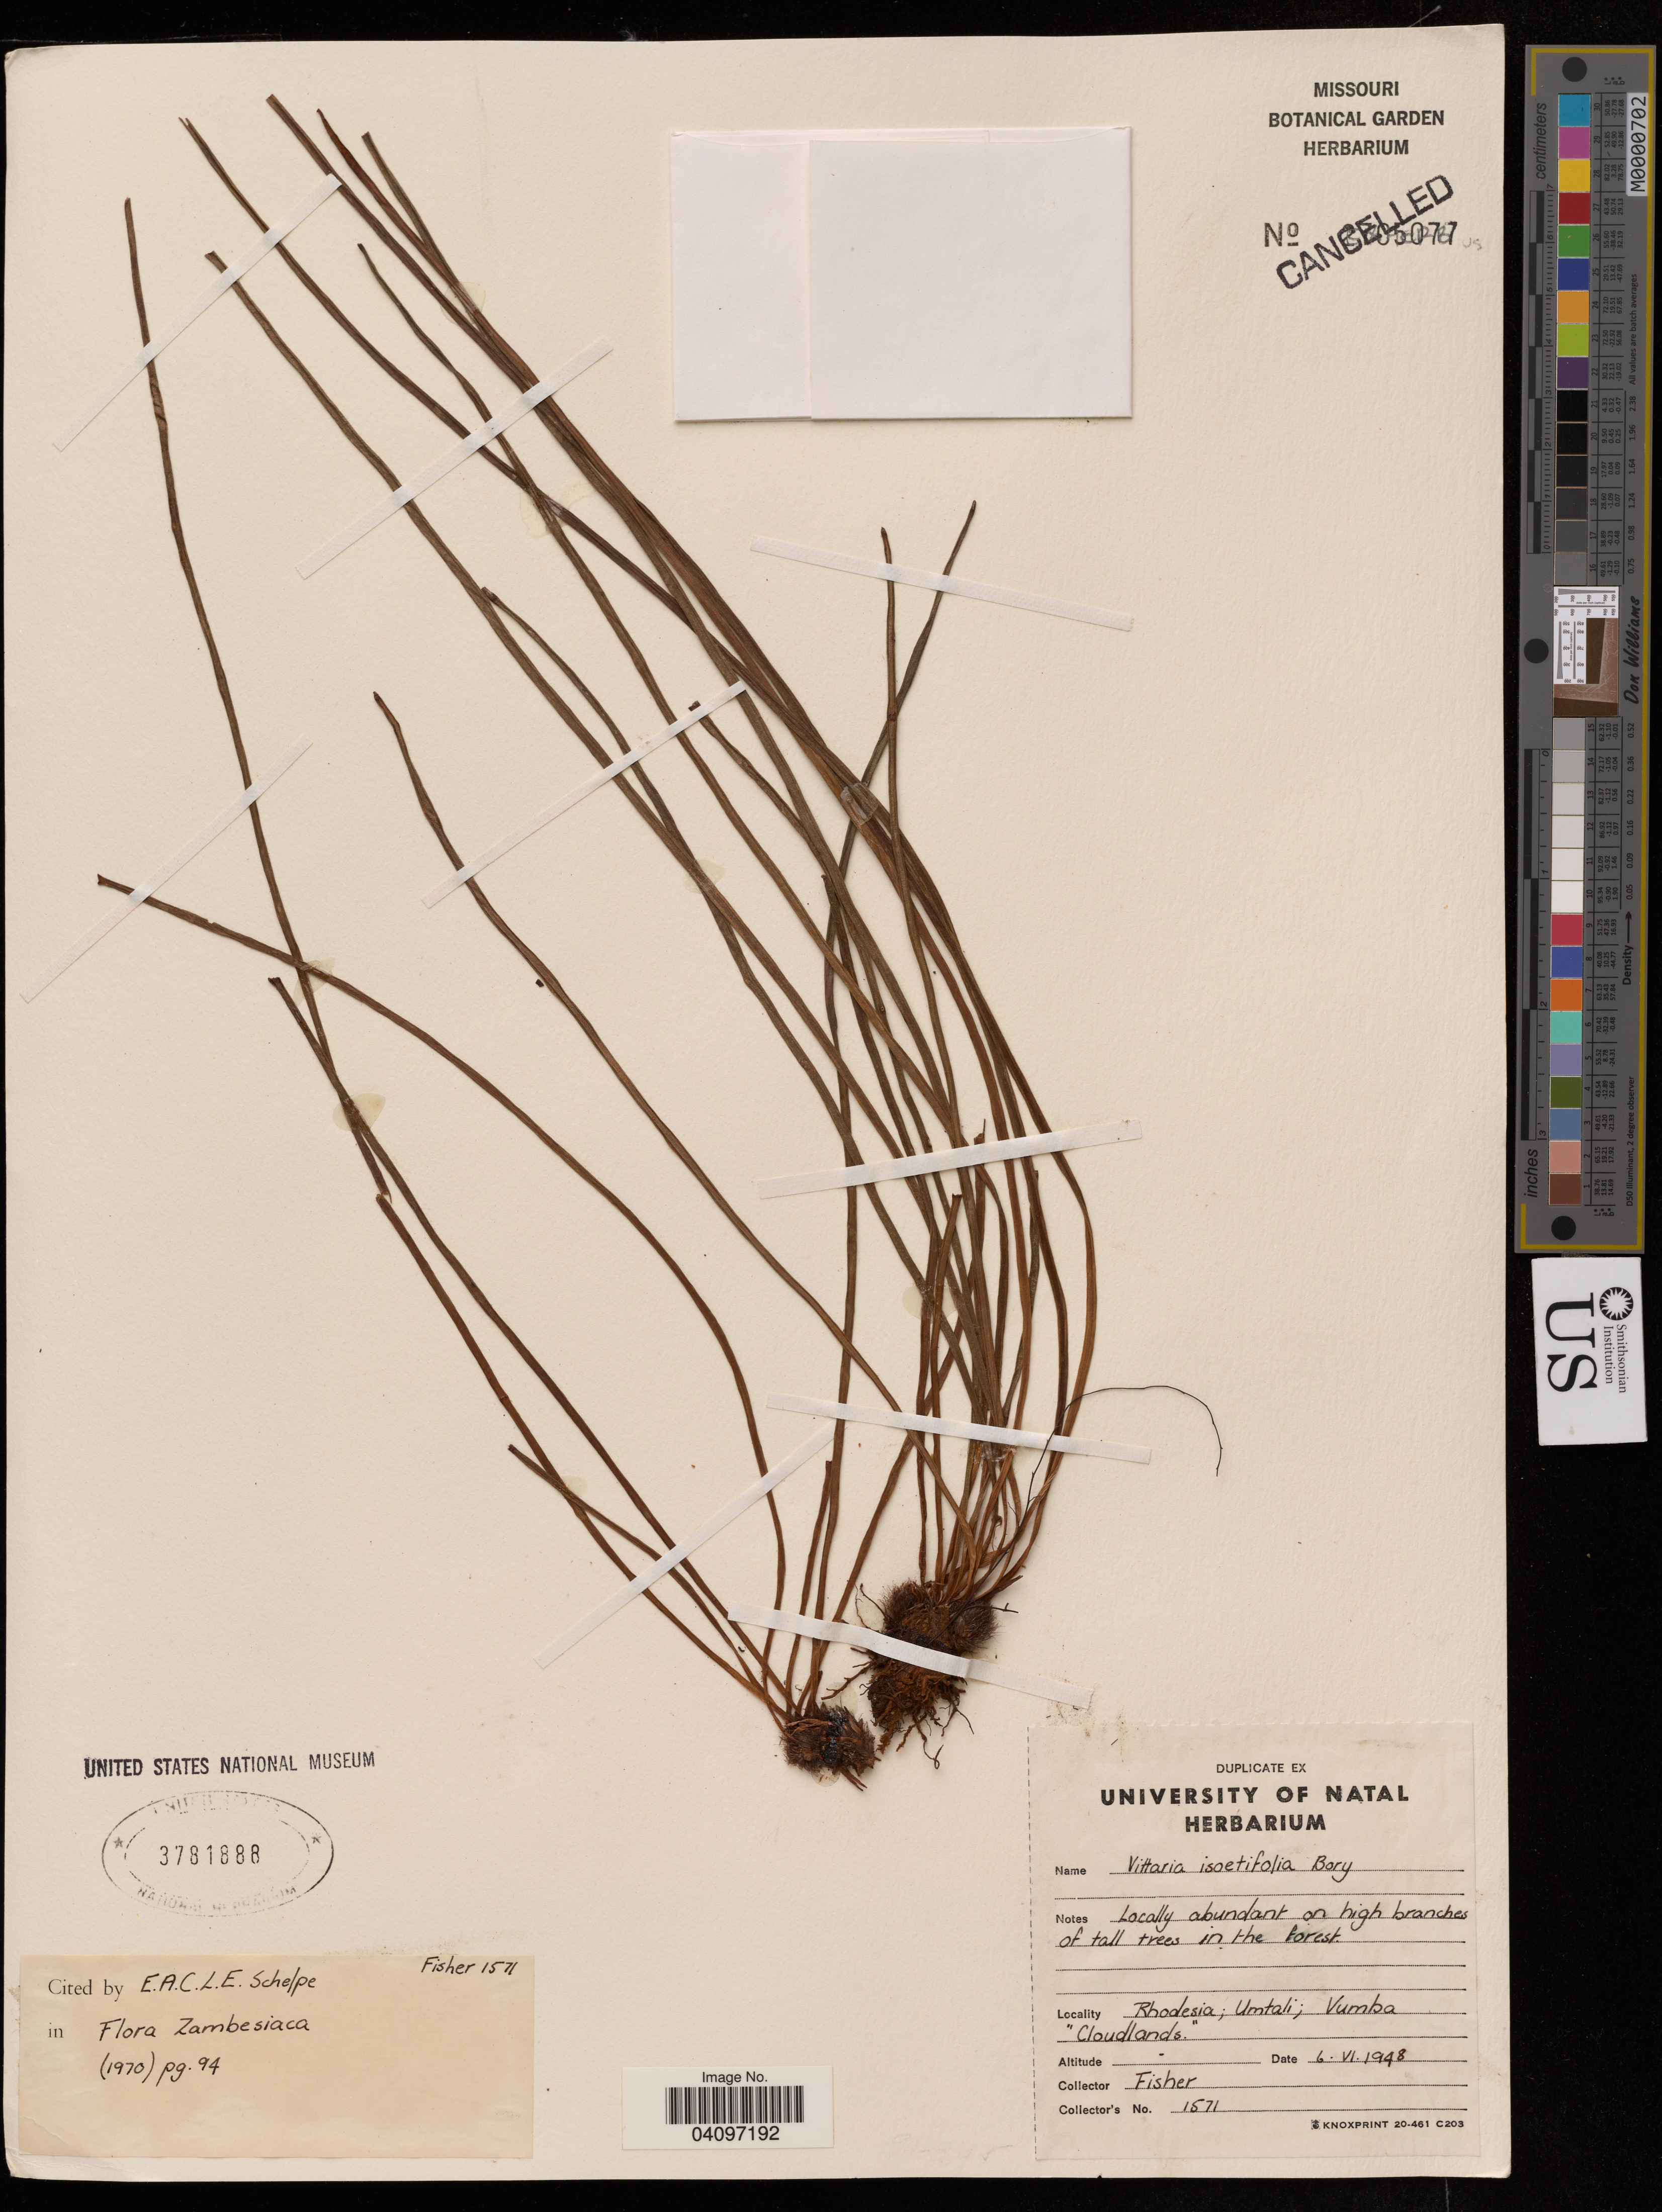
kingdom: Plantae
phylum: Tracheophyta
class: Polypodiopsida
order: Polypodiales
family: Pteridaceae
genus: Vittaria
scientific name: Vittaria isoetifolia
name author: Bory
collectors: Fisher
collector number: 1571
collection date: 1948-06-06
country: Zimbabwe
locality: Rhodesia; Umtali; Vumba "Cloudlands".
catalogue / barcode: US 3781888